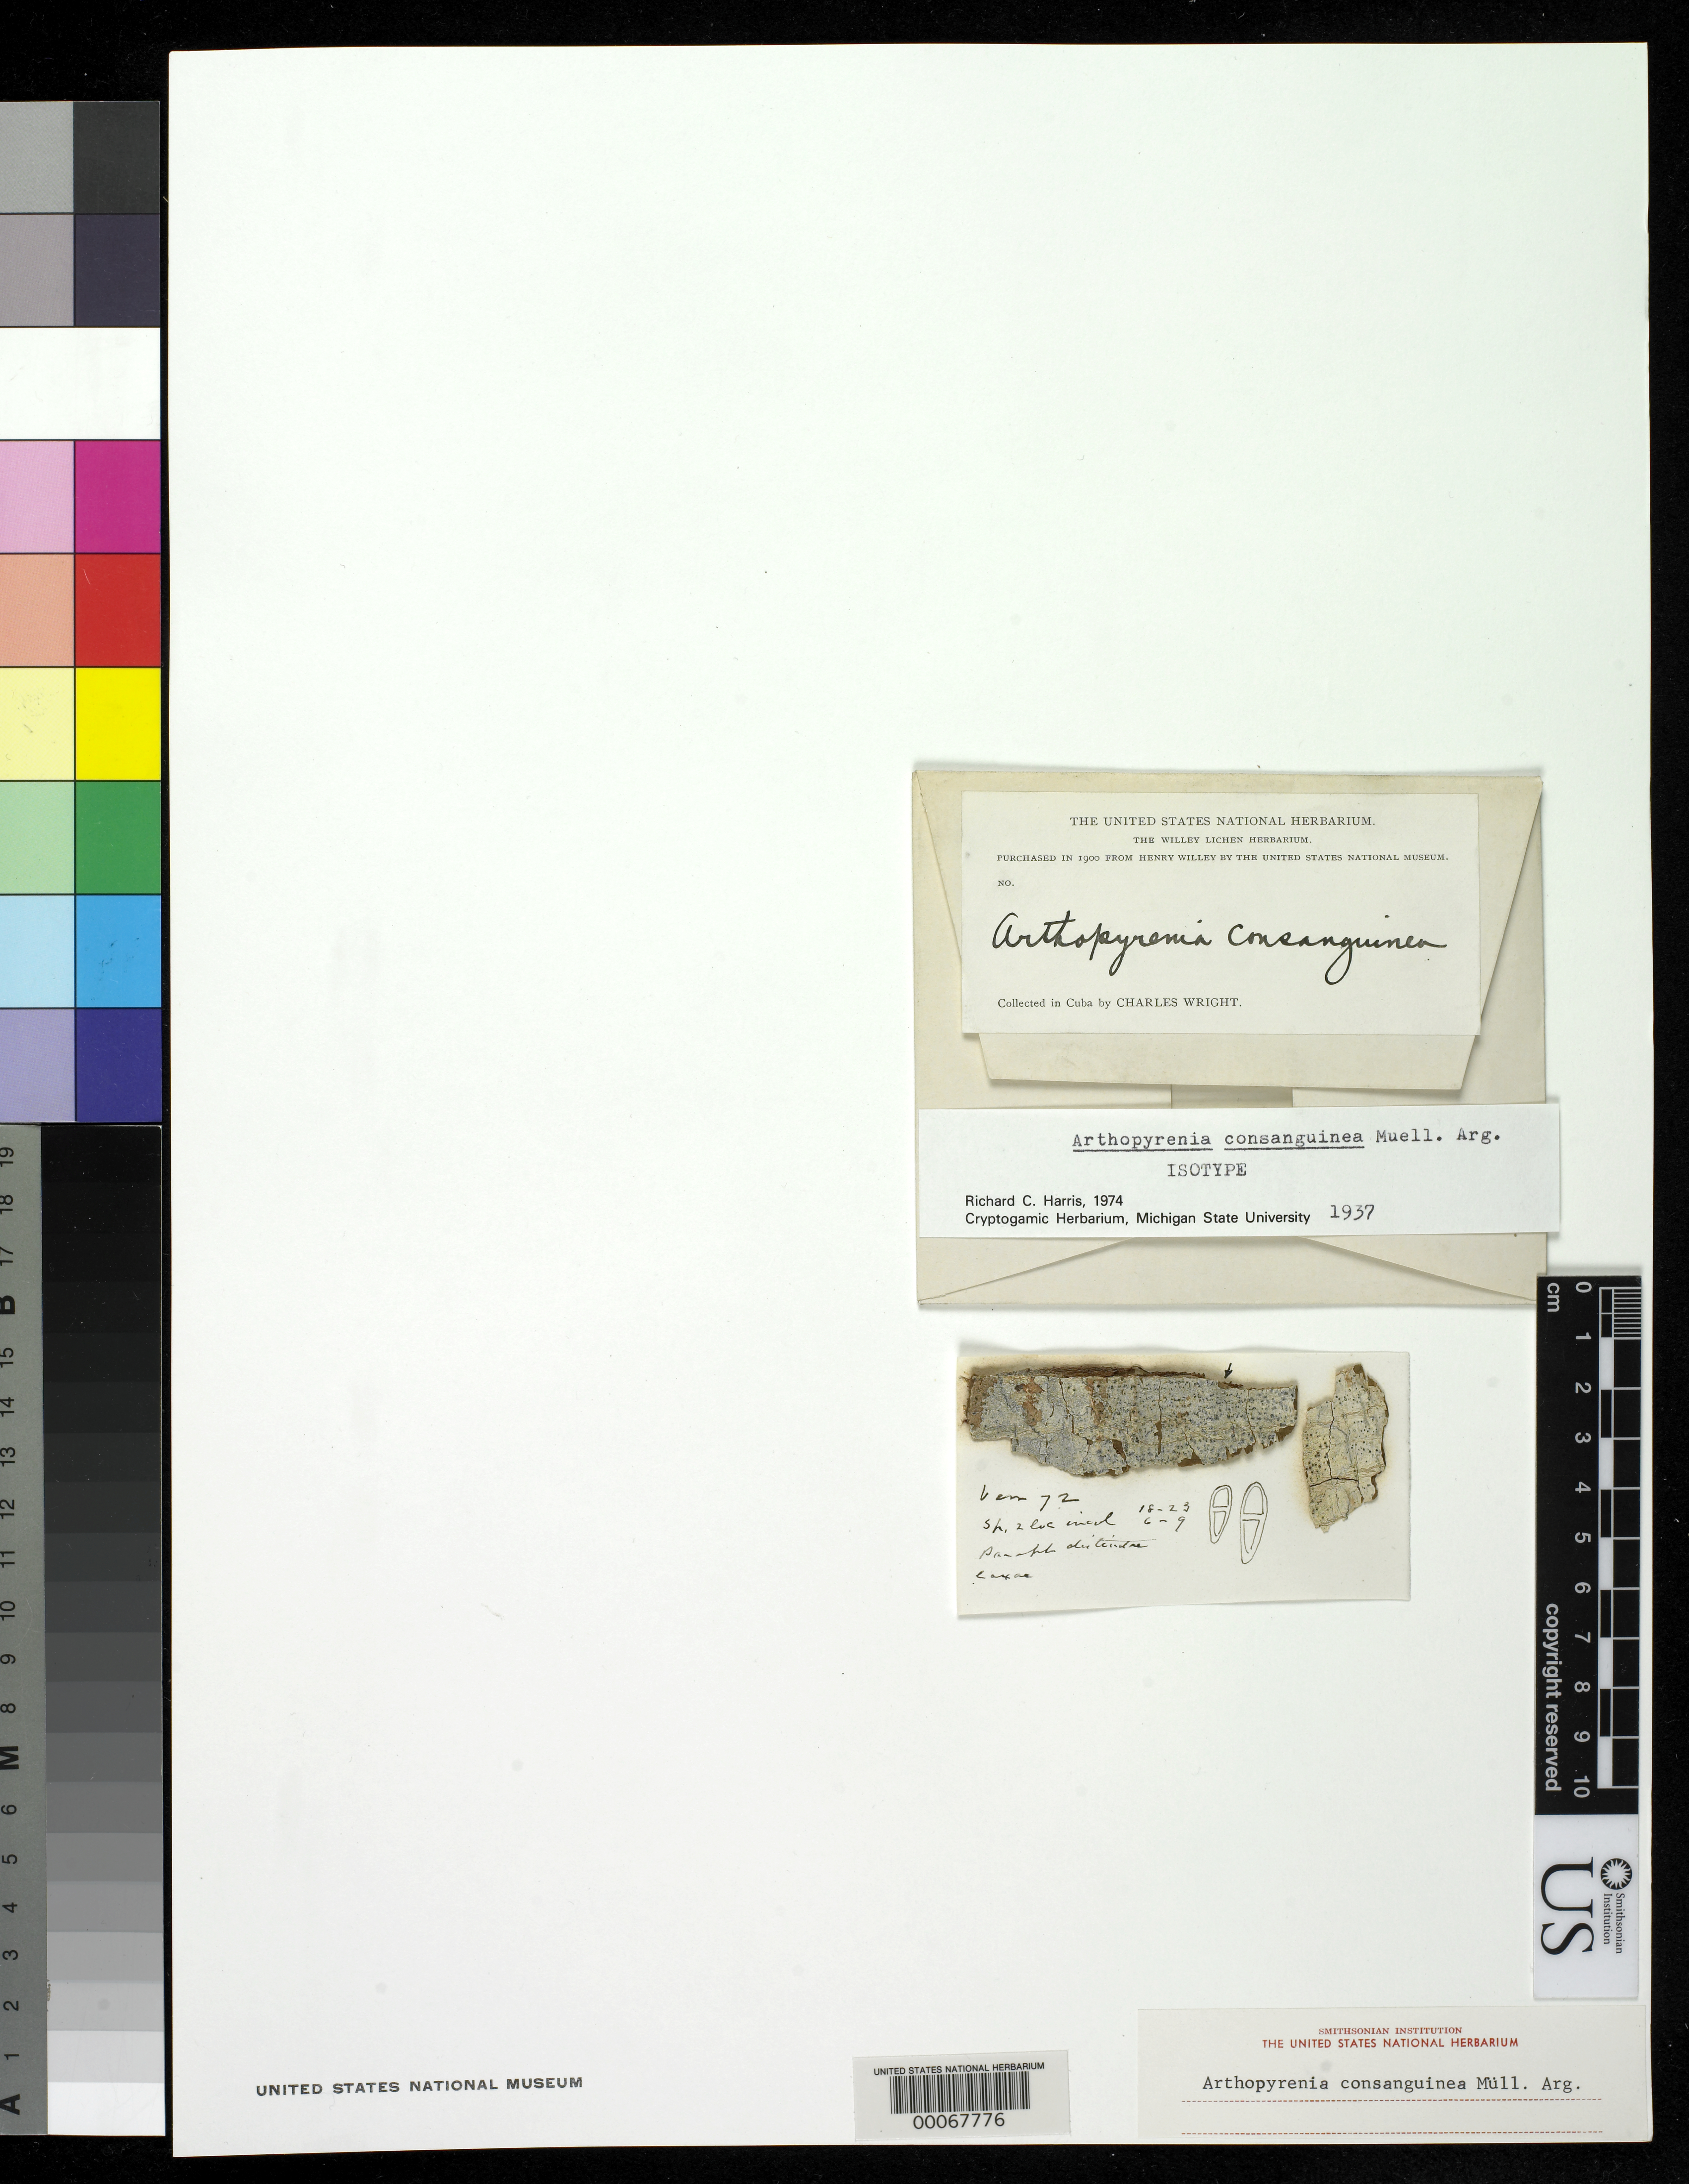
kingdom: Fungi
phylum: Ascomycota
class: Dothideomycetes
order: Pleosporales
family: Arthopyreniaceae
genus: Arthopyrenia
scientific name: Arthopyrenia consanguinea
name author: Müll. Arg. in Engl.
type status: Isosyntype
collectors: C. Wright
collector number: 72a, 72c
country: Cuba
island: Greater Antilles